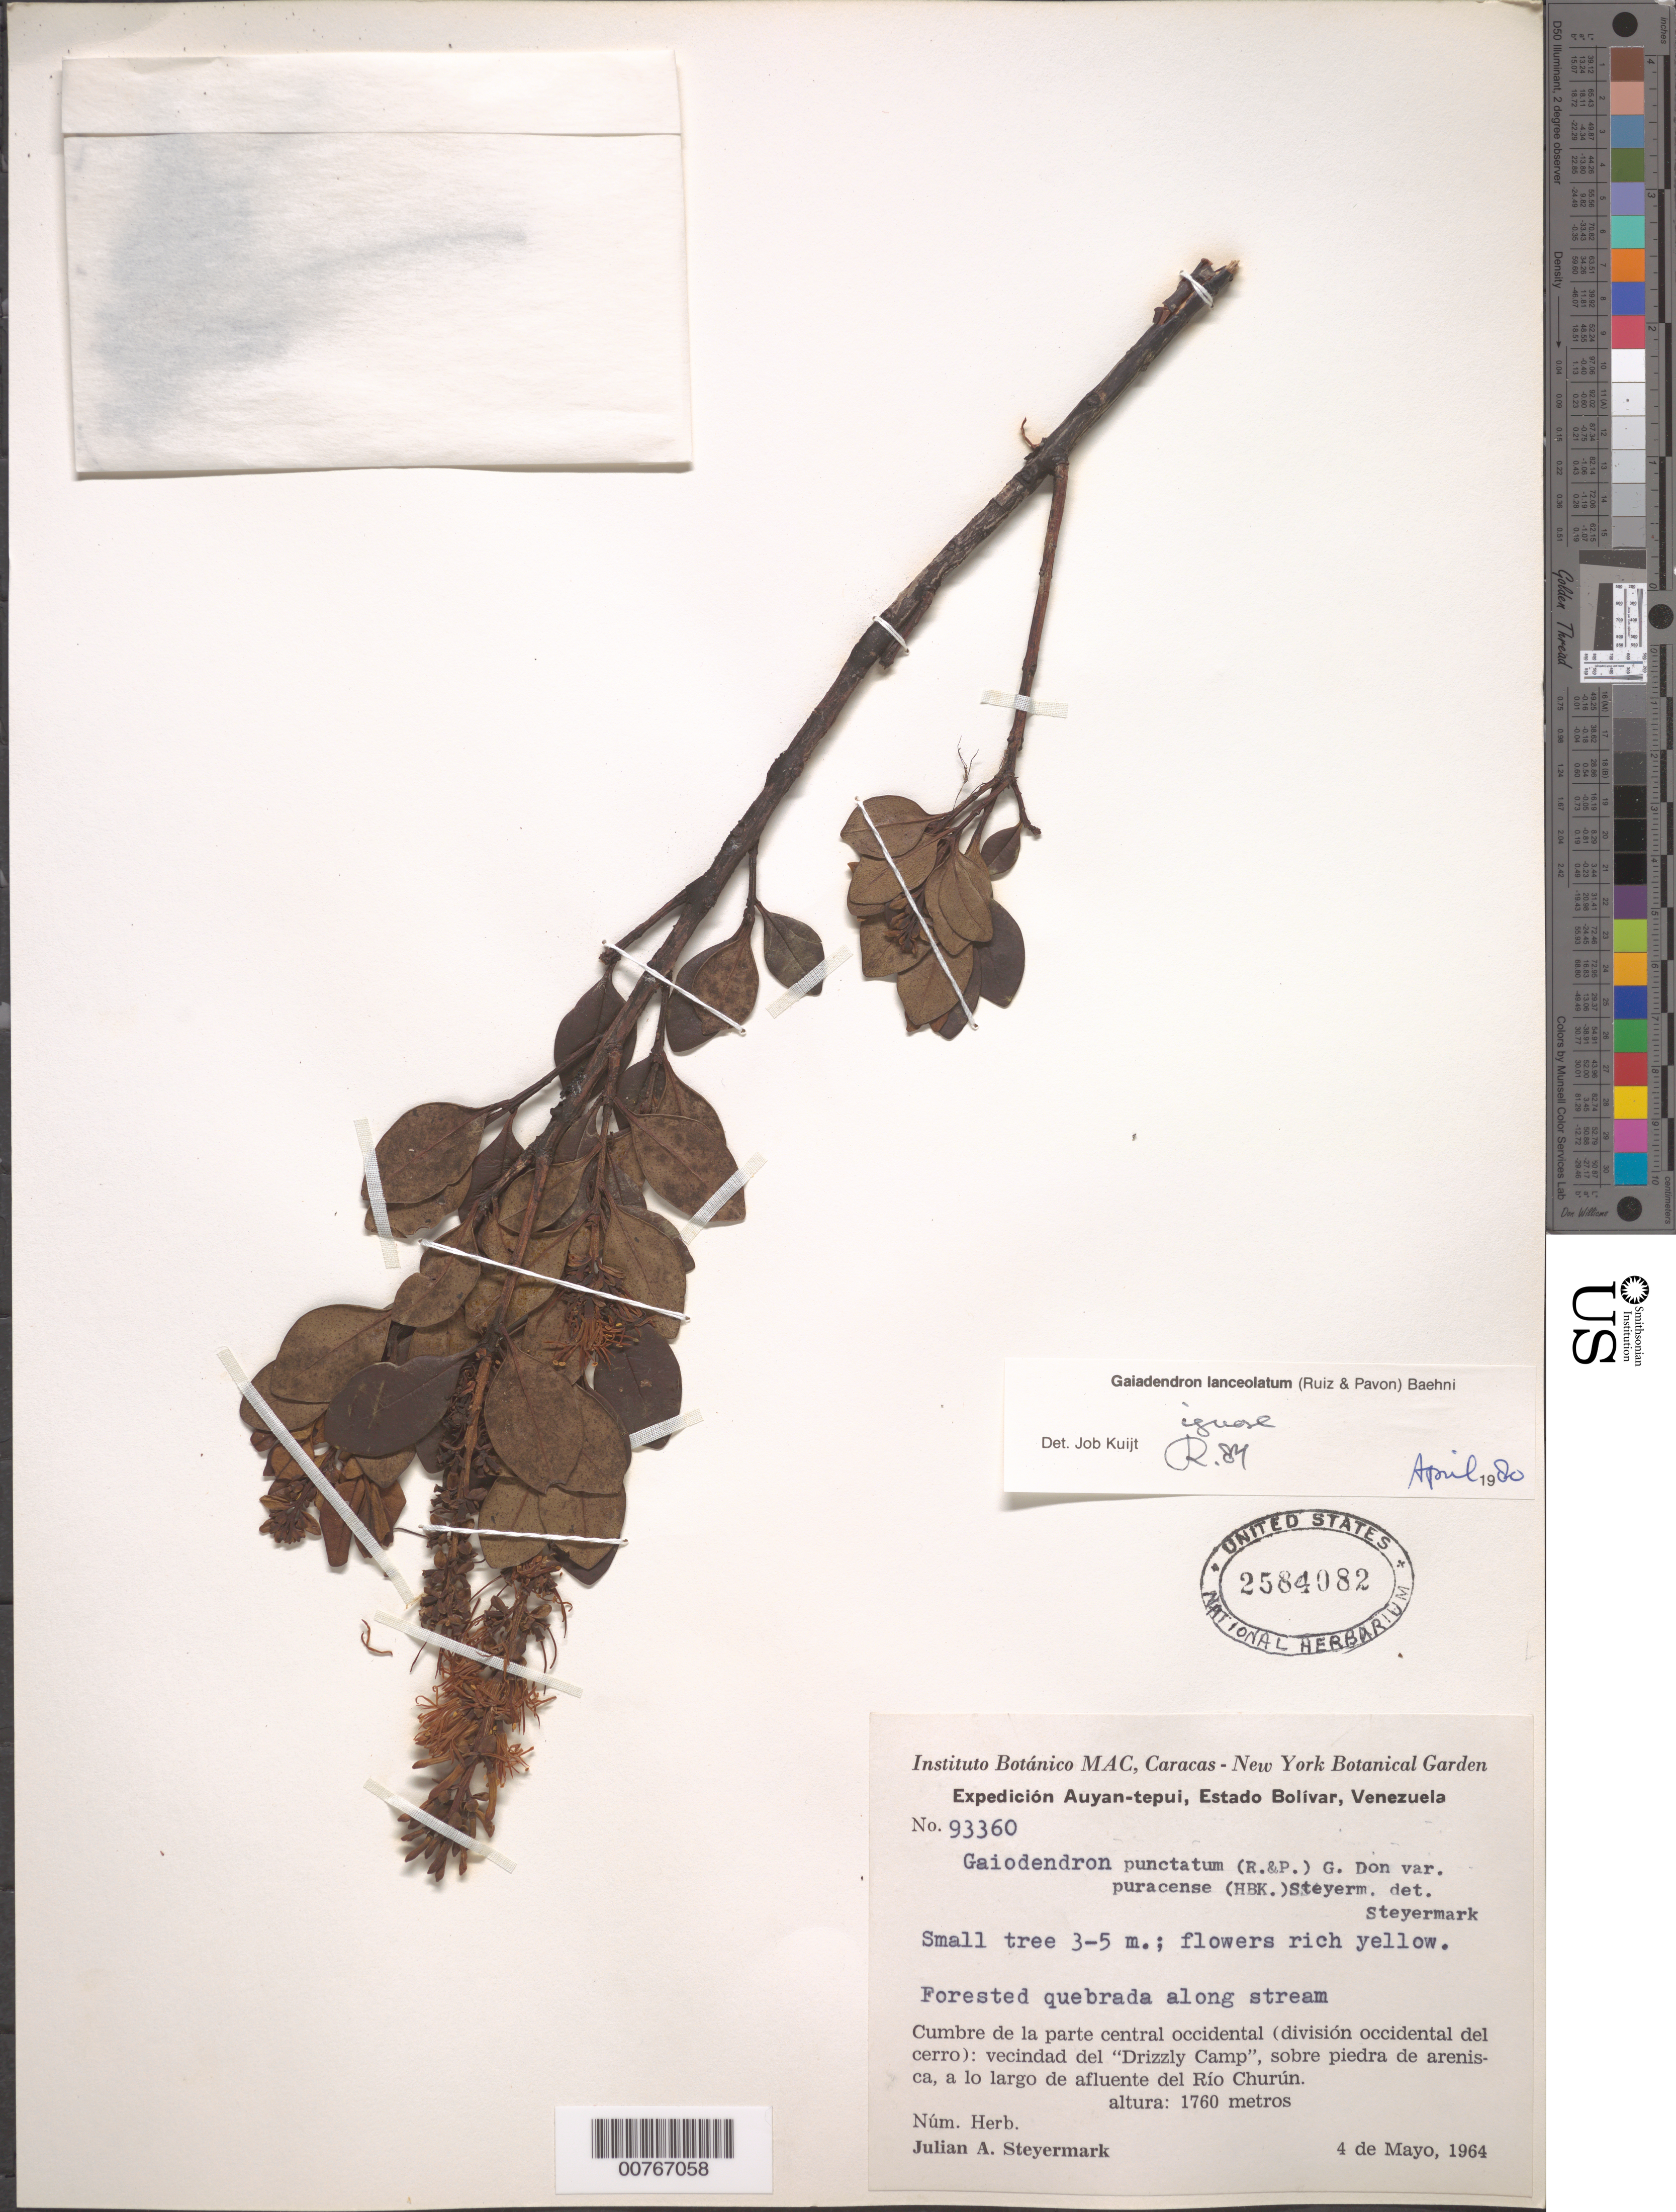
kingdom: Plantae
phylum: Tracheophyta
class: Magnoliopsida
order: Santalales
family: Loranthaceae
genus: Gaiadendron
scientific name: Gaiadendron lanceolatum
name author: (Ruiz & Pav.) Baehni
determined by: Kuijt, Job, (CANADA)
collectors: J. Steyermark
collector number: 93360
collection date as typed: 4-May-64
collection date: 1964-05-04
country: Venezuela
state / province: Bolívar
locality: Auyan-tepuí, "Drizzly Camp"; a lo largo de afluente del Río Churún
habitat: Forested quebrada along stream; sobre piedra de arenisca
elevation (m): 1760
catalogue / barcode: US 2584082